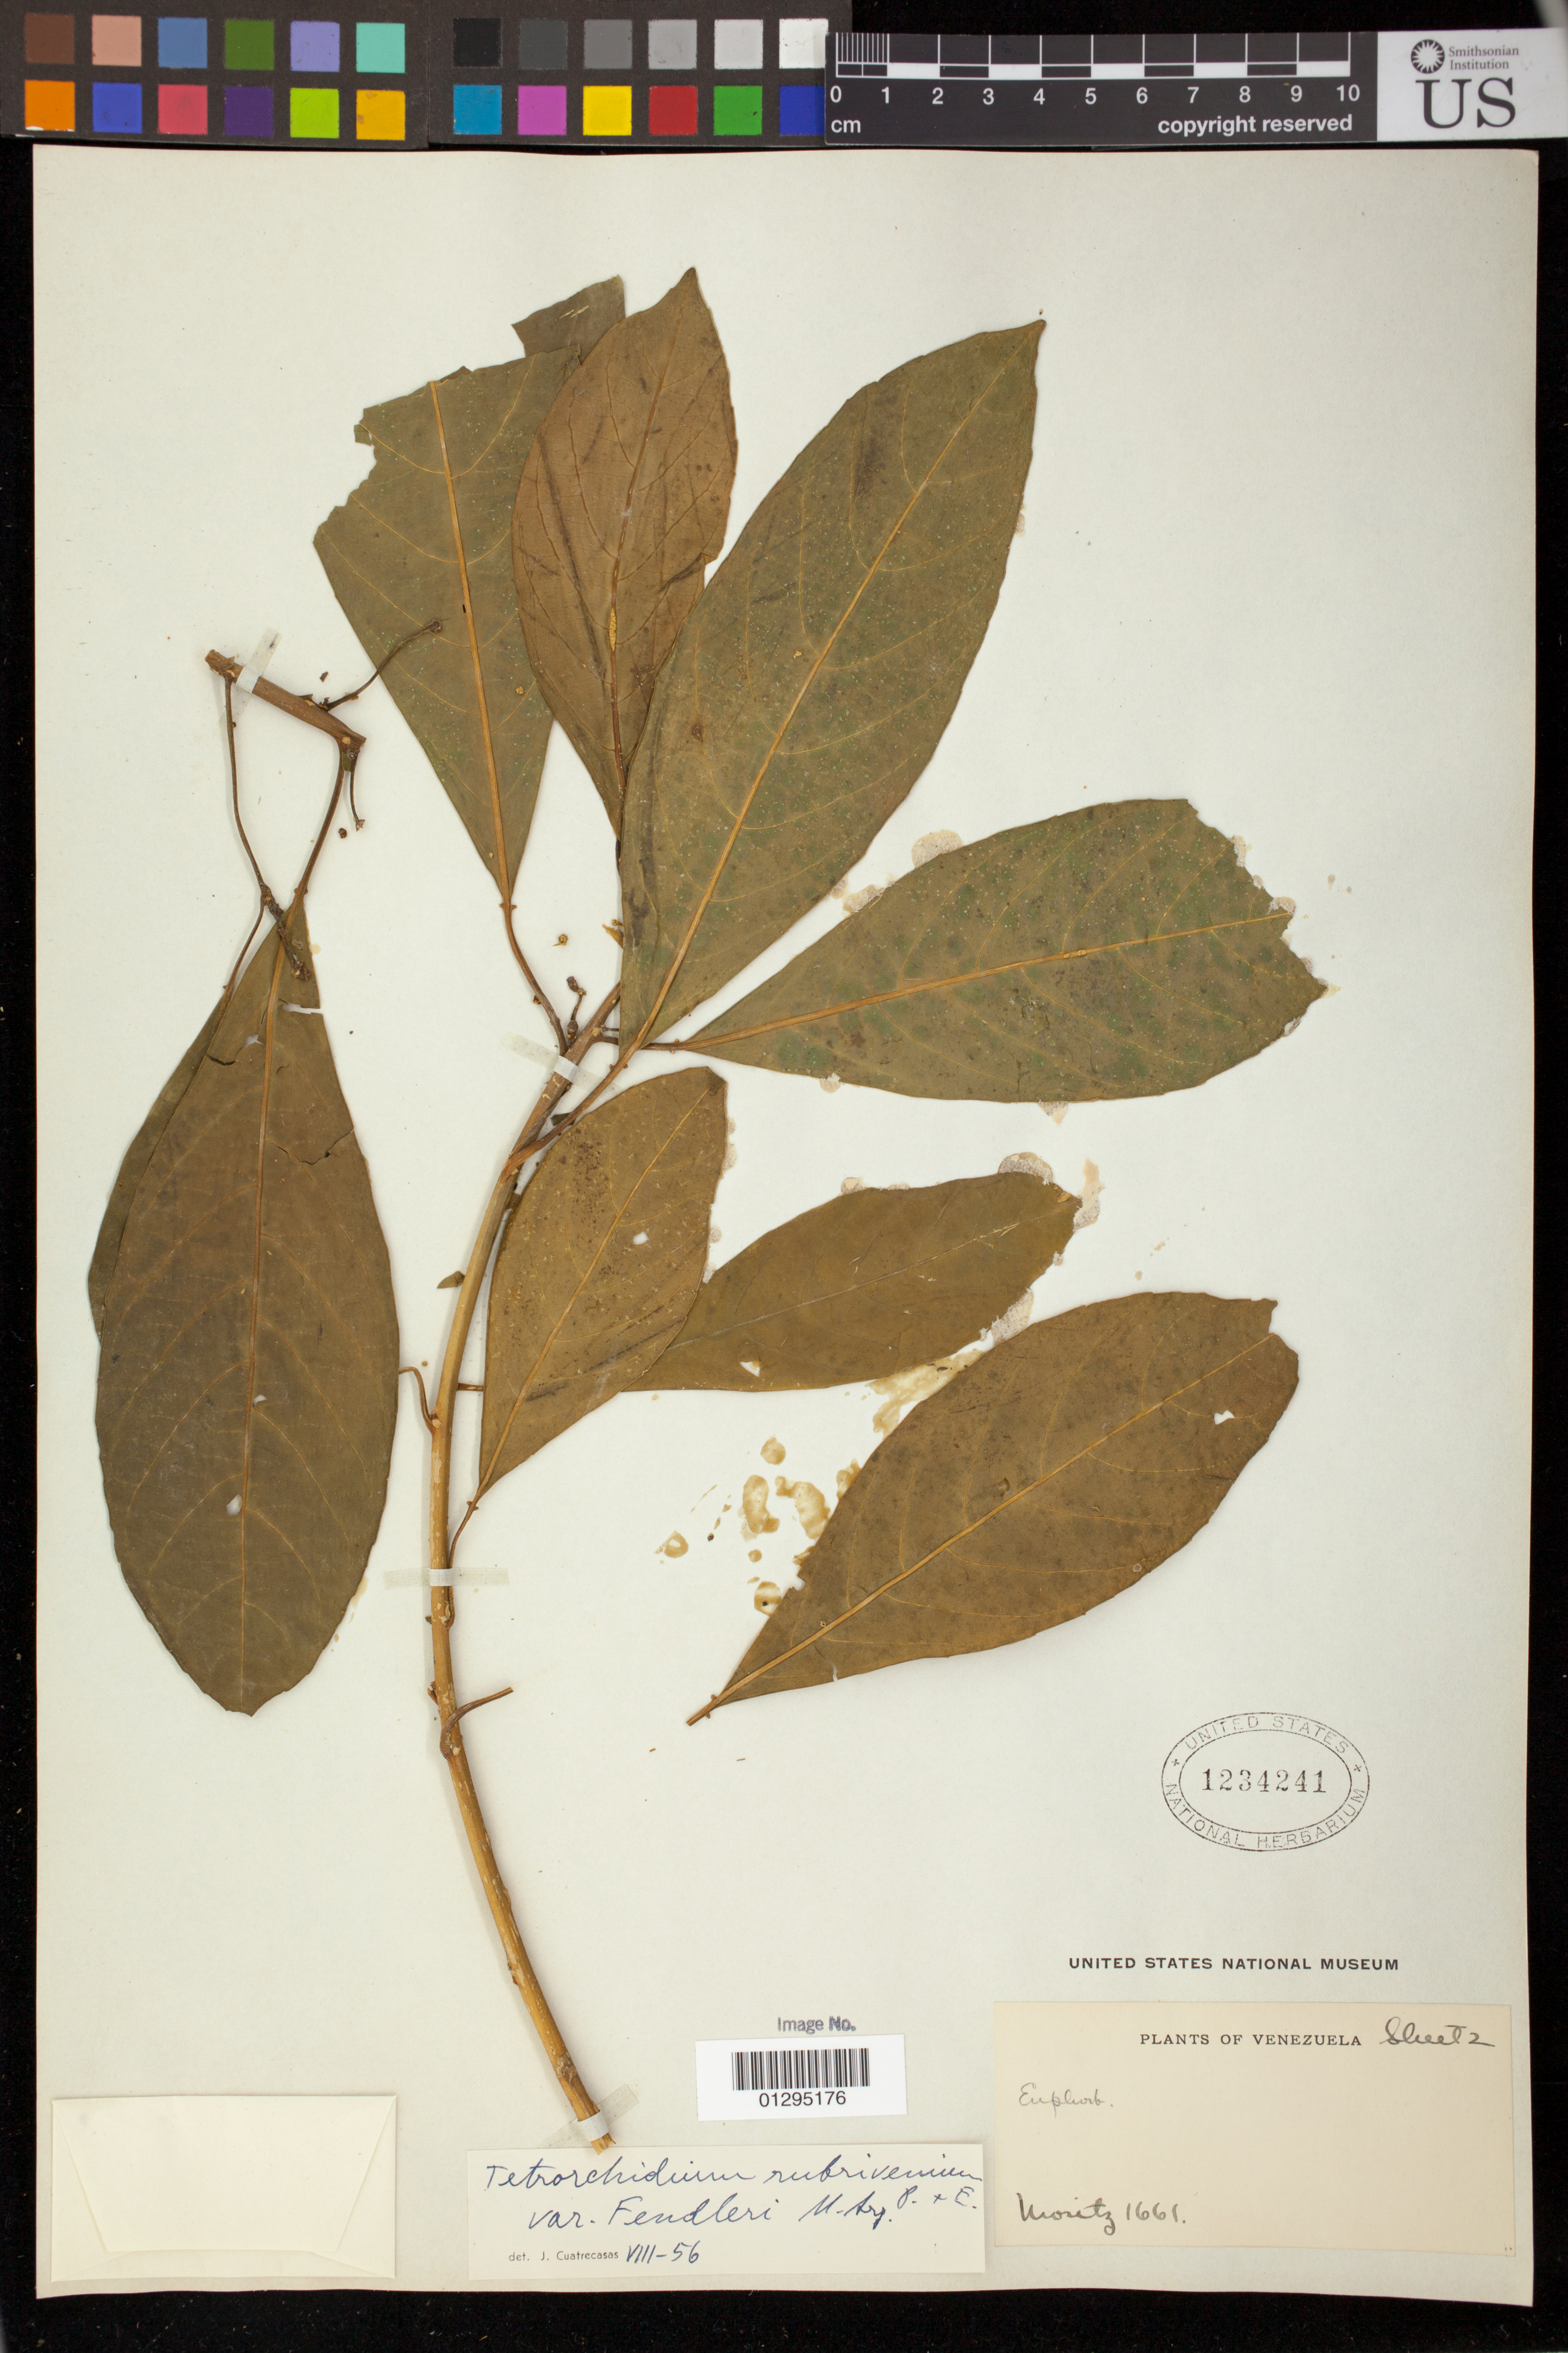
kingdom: Plantae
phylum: Tracheophyta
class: Magnoliopsida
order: Malpighiales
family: Euphorbiaceae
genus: Tetrorchidium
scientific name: Tetrorchidium rubrivenium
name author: Poepp.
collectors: Moritz, --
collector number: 1661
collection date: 1905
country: Venezuela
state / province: Aragua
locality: Colonia Tovar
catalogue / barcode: US 1234241